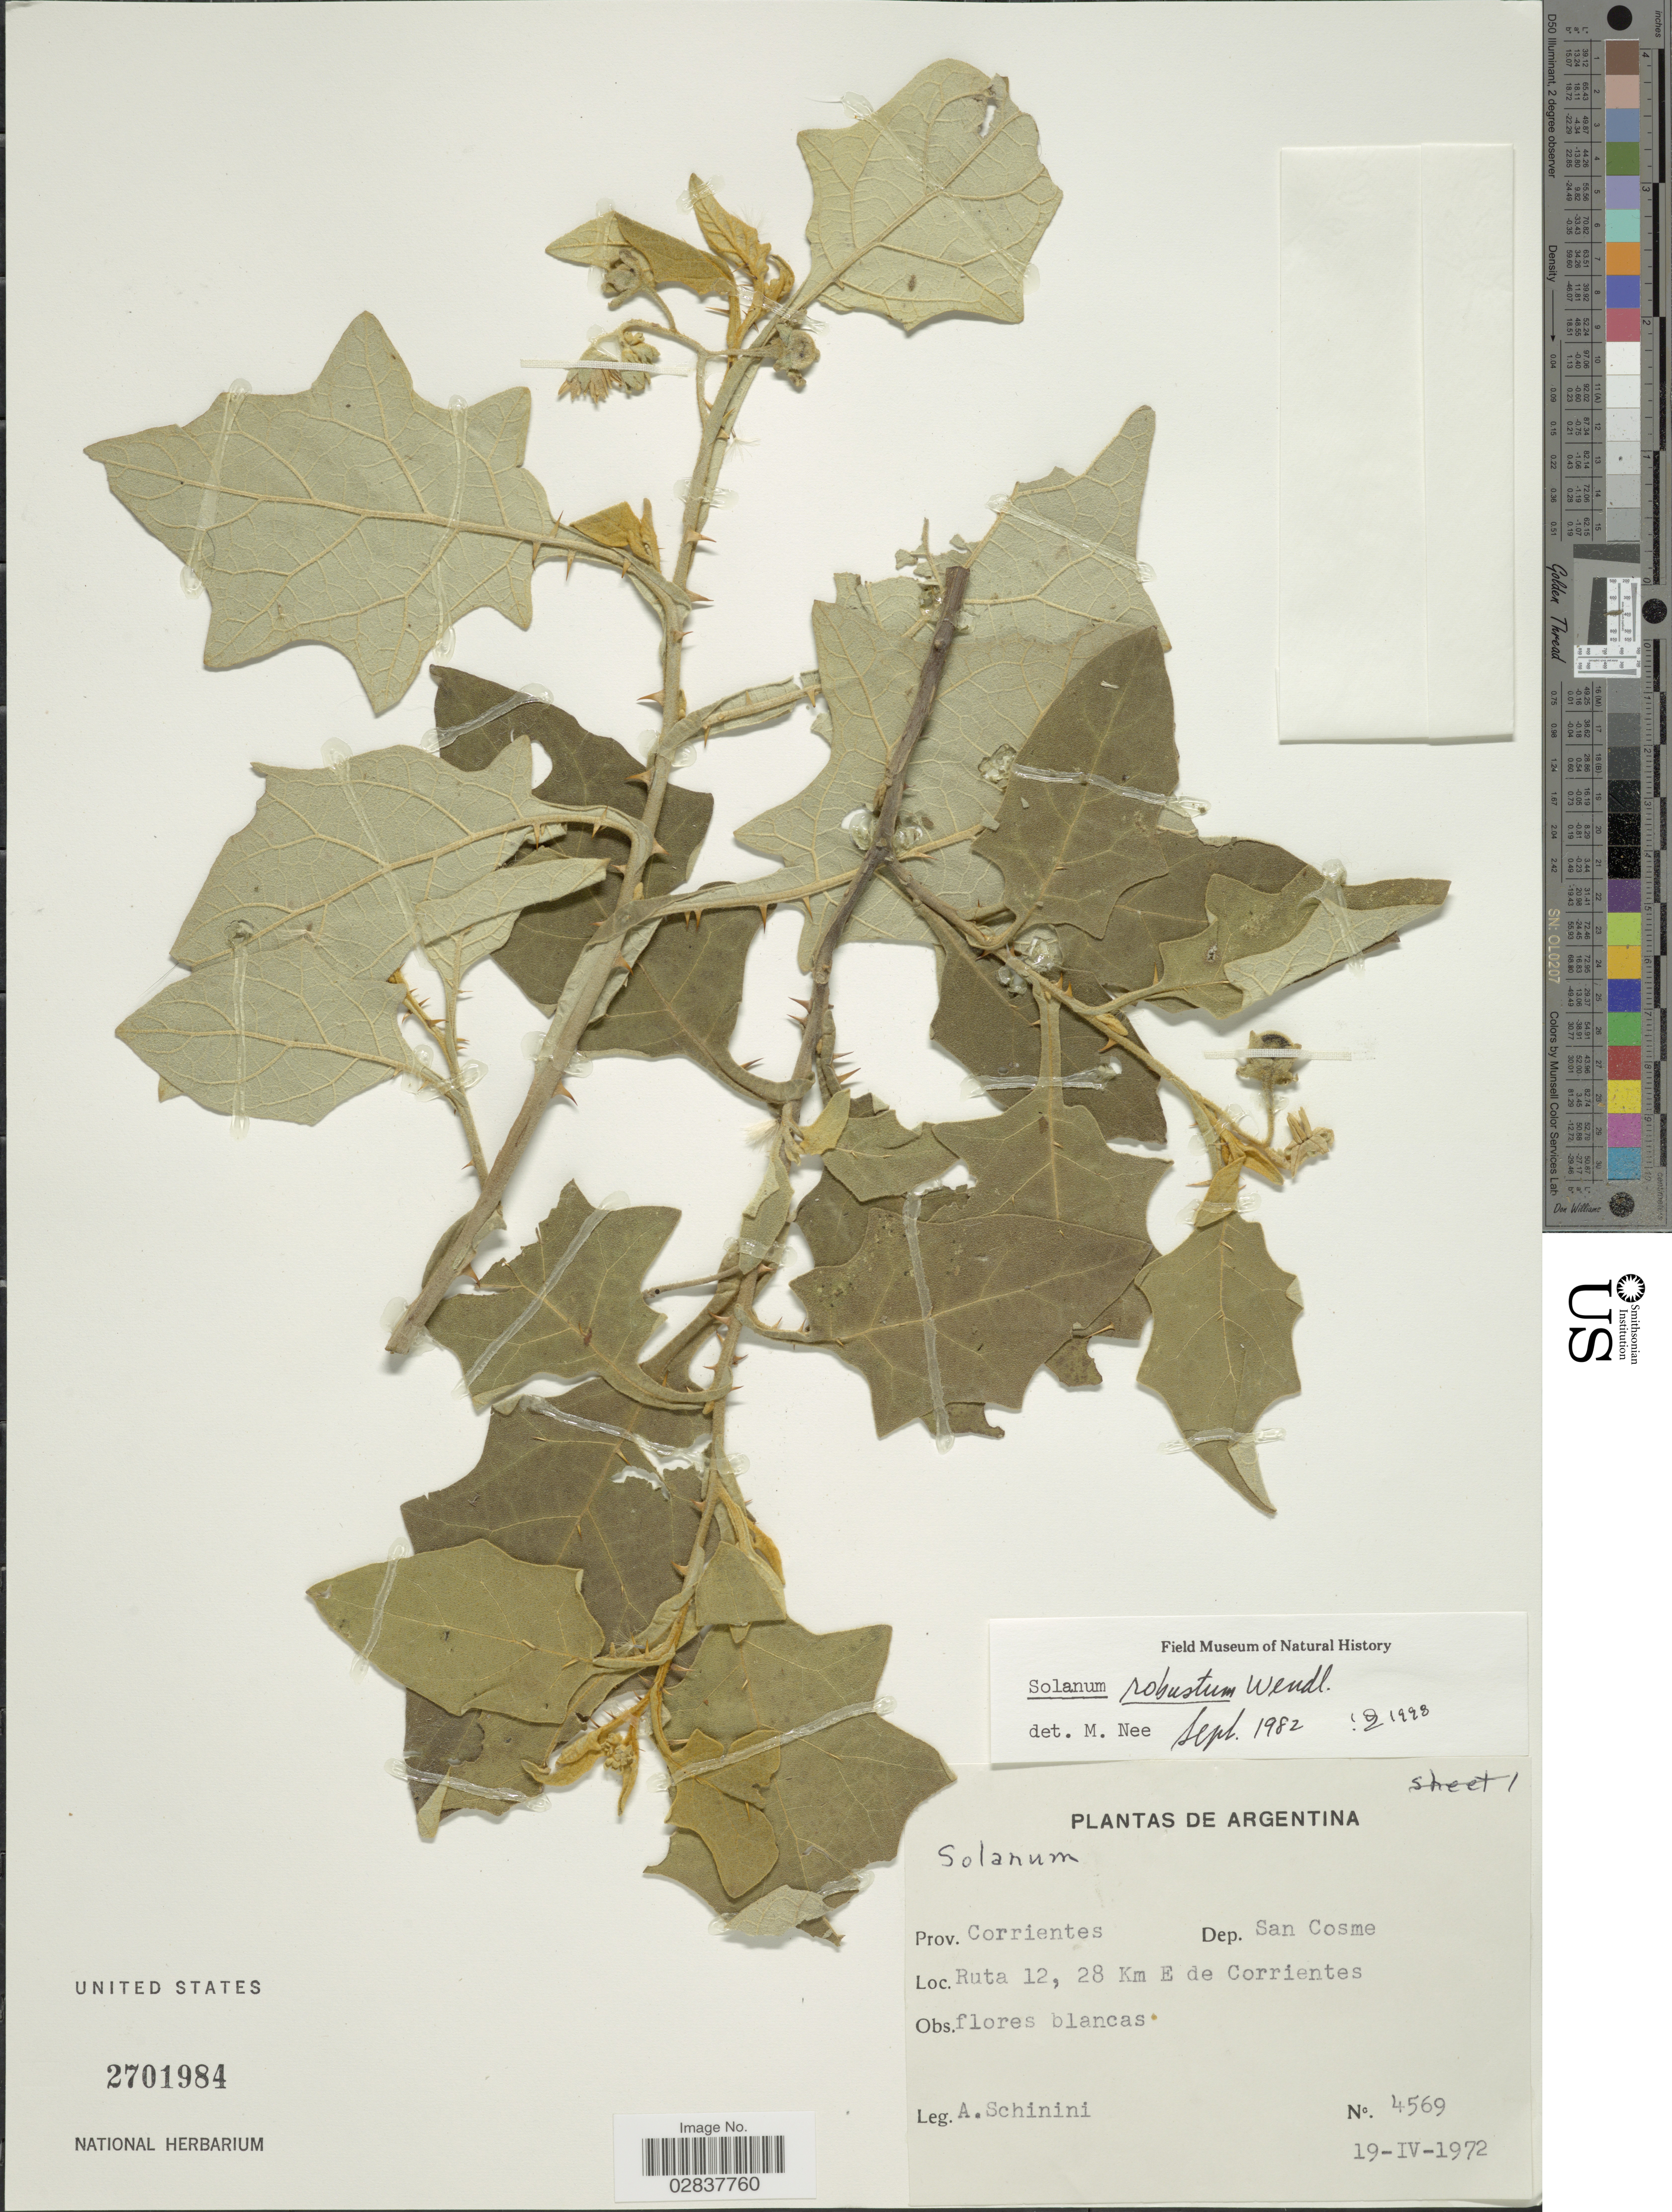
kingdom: Plantae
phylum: Tracheophyta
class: Magnoliopsida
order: Solanales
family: Solanaceae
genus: Solanum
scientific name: Solanum robustum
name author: H. Wendl.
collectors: A. Schinini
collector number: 4569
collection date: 1972-04-19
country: Argentina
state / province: Corrientes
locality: Dep. San Cosme. Ruta 12, 28 Km E de Corrientes.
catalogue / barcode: US 2701984